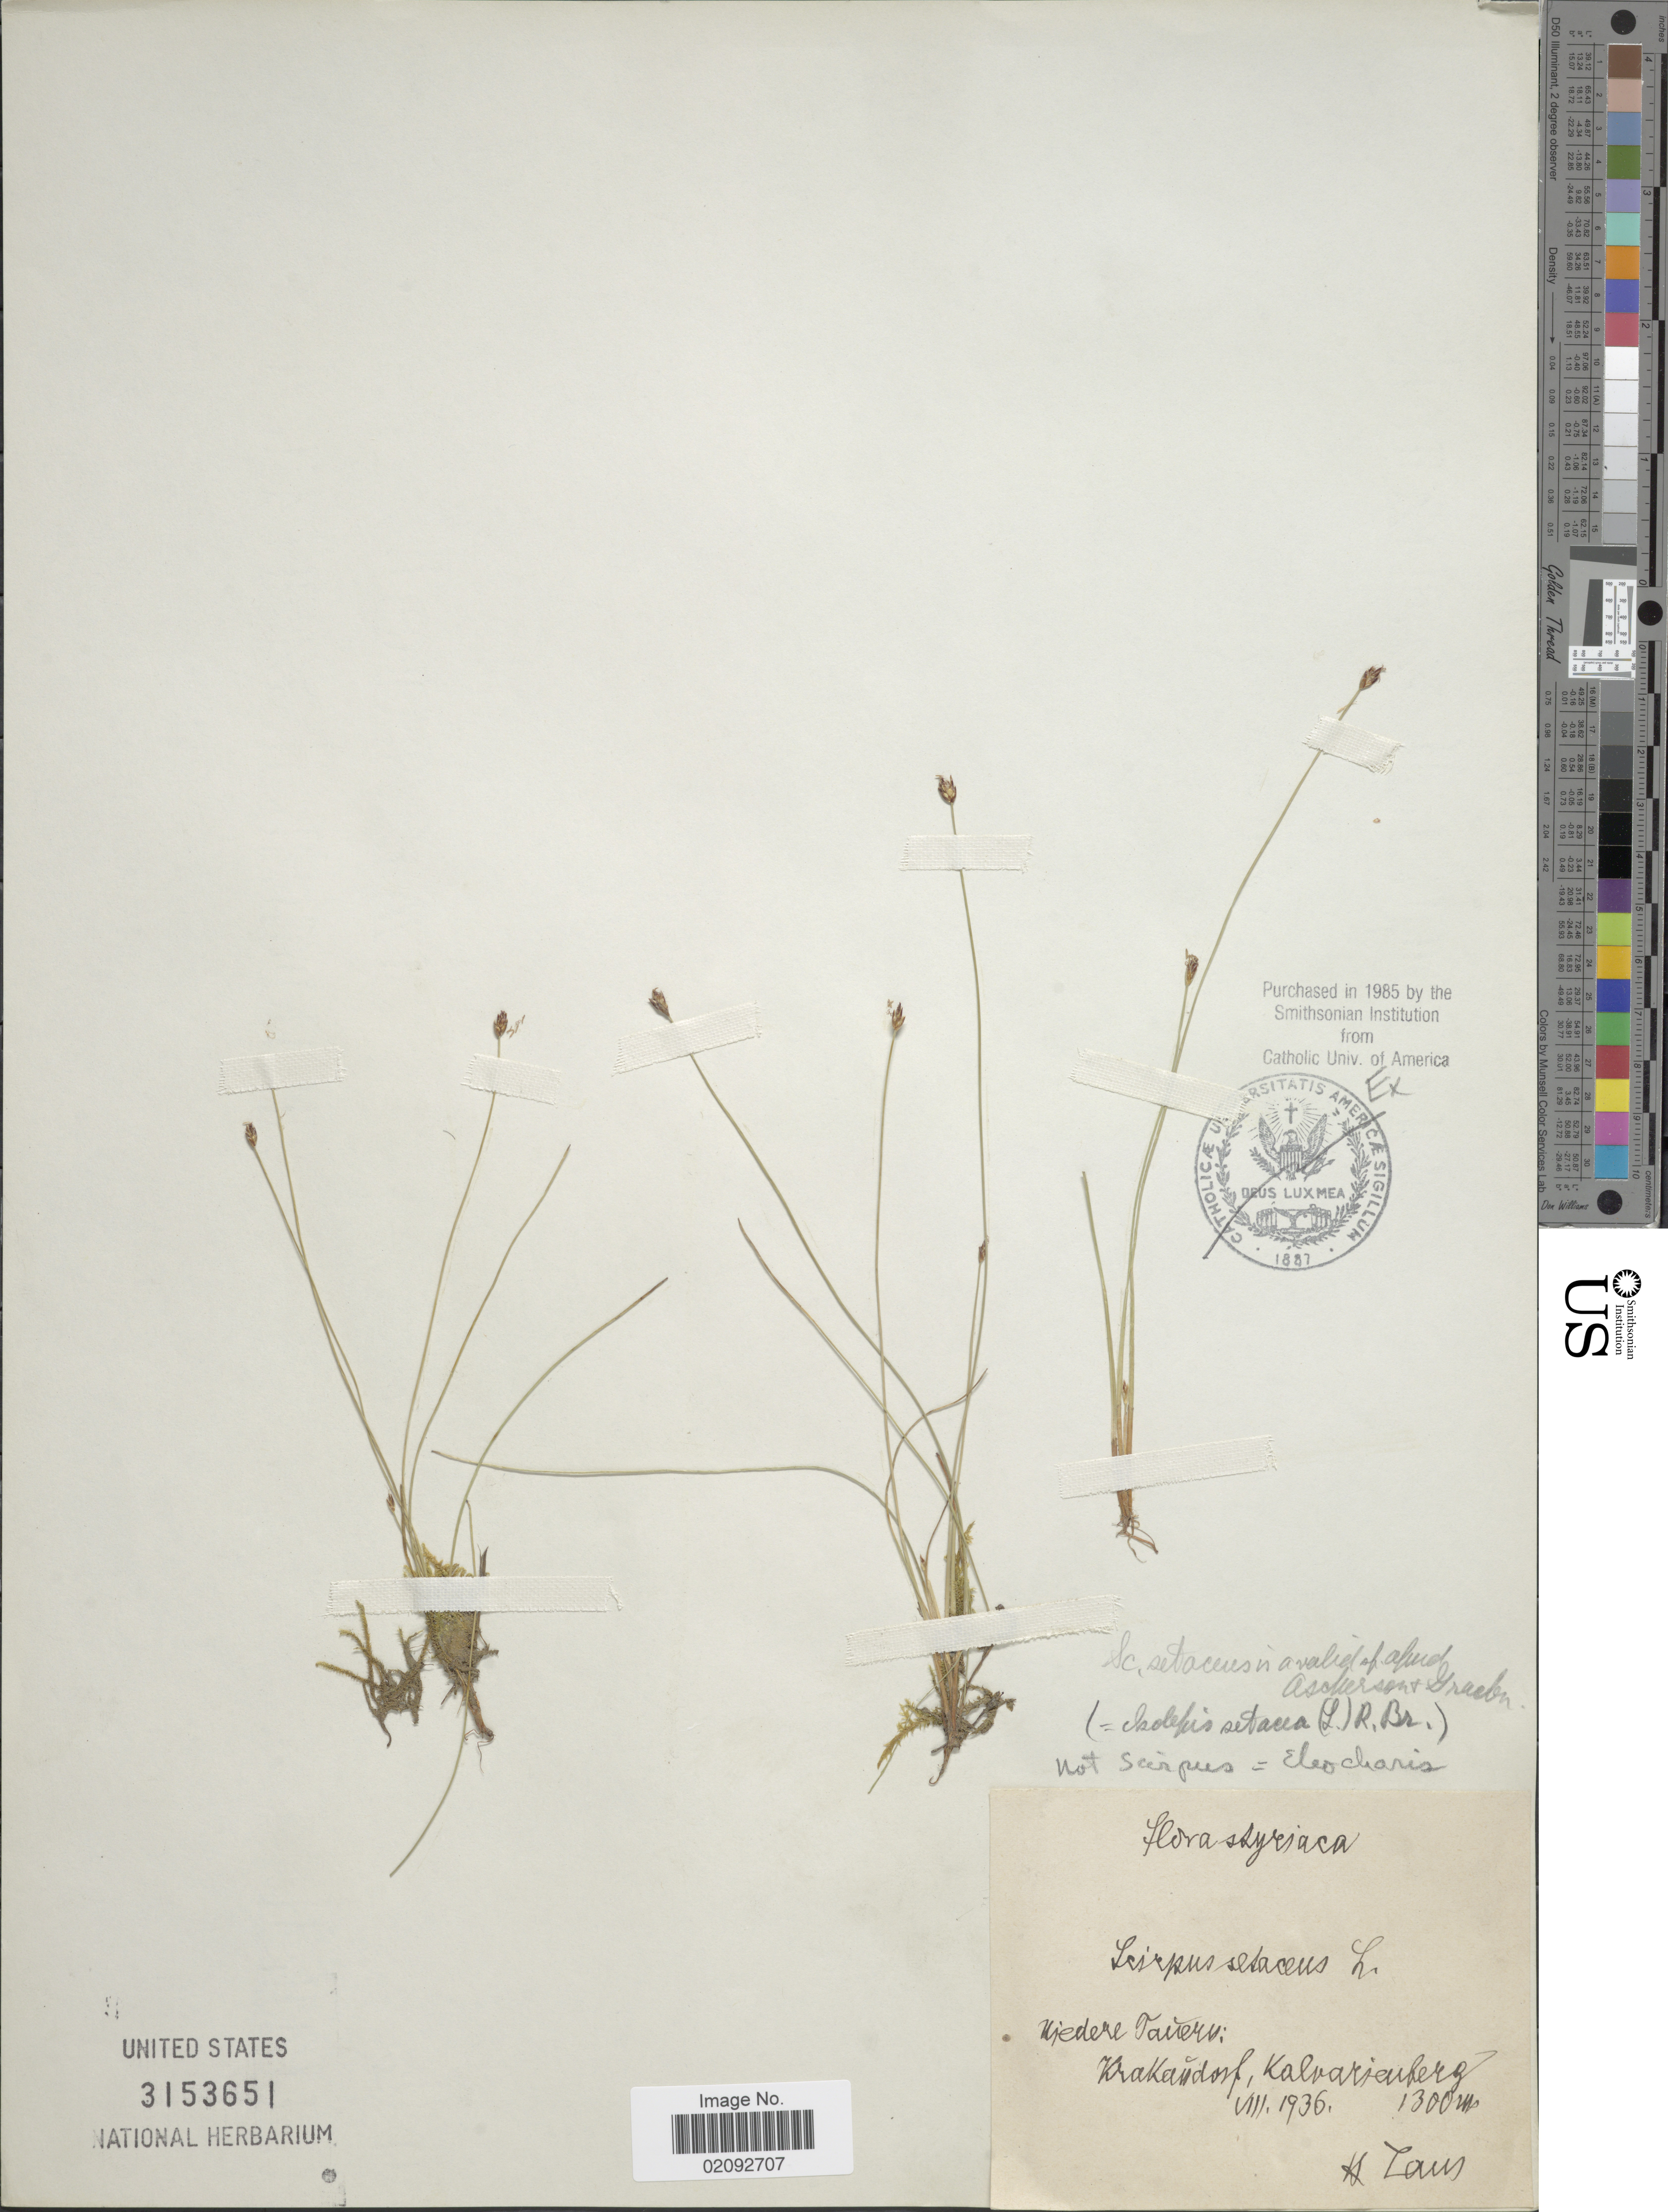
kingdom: Plantae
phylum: Tracheophyta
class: Liliopsida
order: Poales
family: Cyperaceae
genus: Eleocharis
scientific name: Eleocharis sp.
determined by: Strong, Mark T., (BOT), Smithsonian Institution - National Museum of Natural History (UNITED STATES)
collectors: H. Laus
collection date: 1936-08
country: Germany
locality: Syriaca, Niedere Taueru: Krakendorrf, Kalvarienberg [interpreted]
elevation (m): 1300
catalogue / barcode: US 3153651